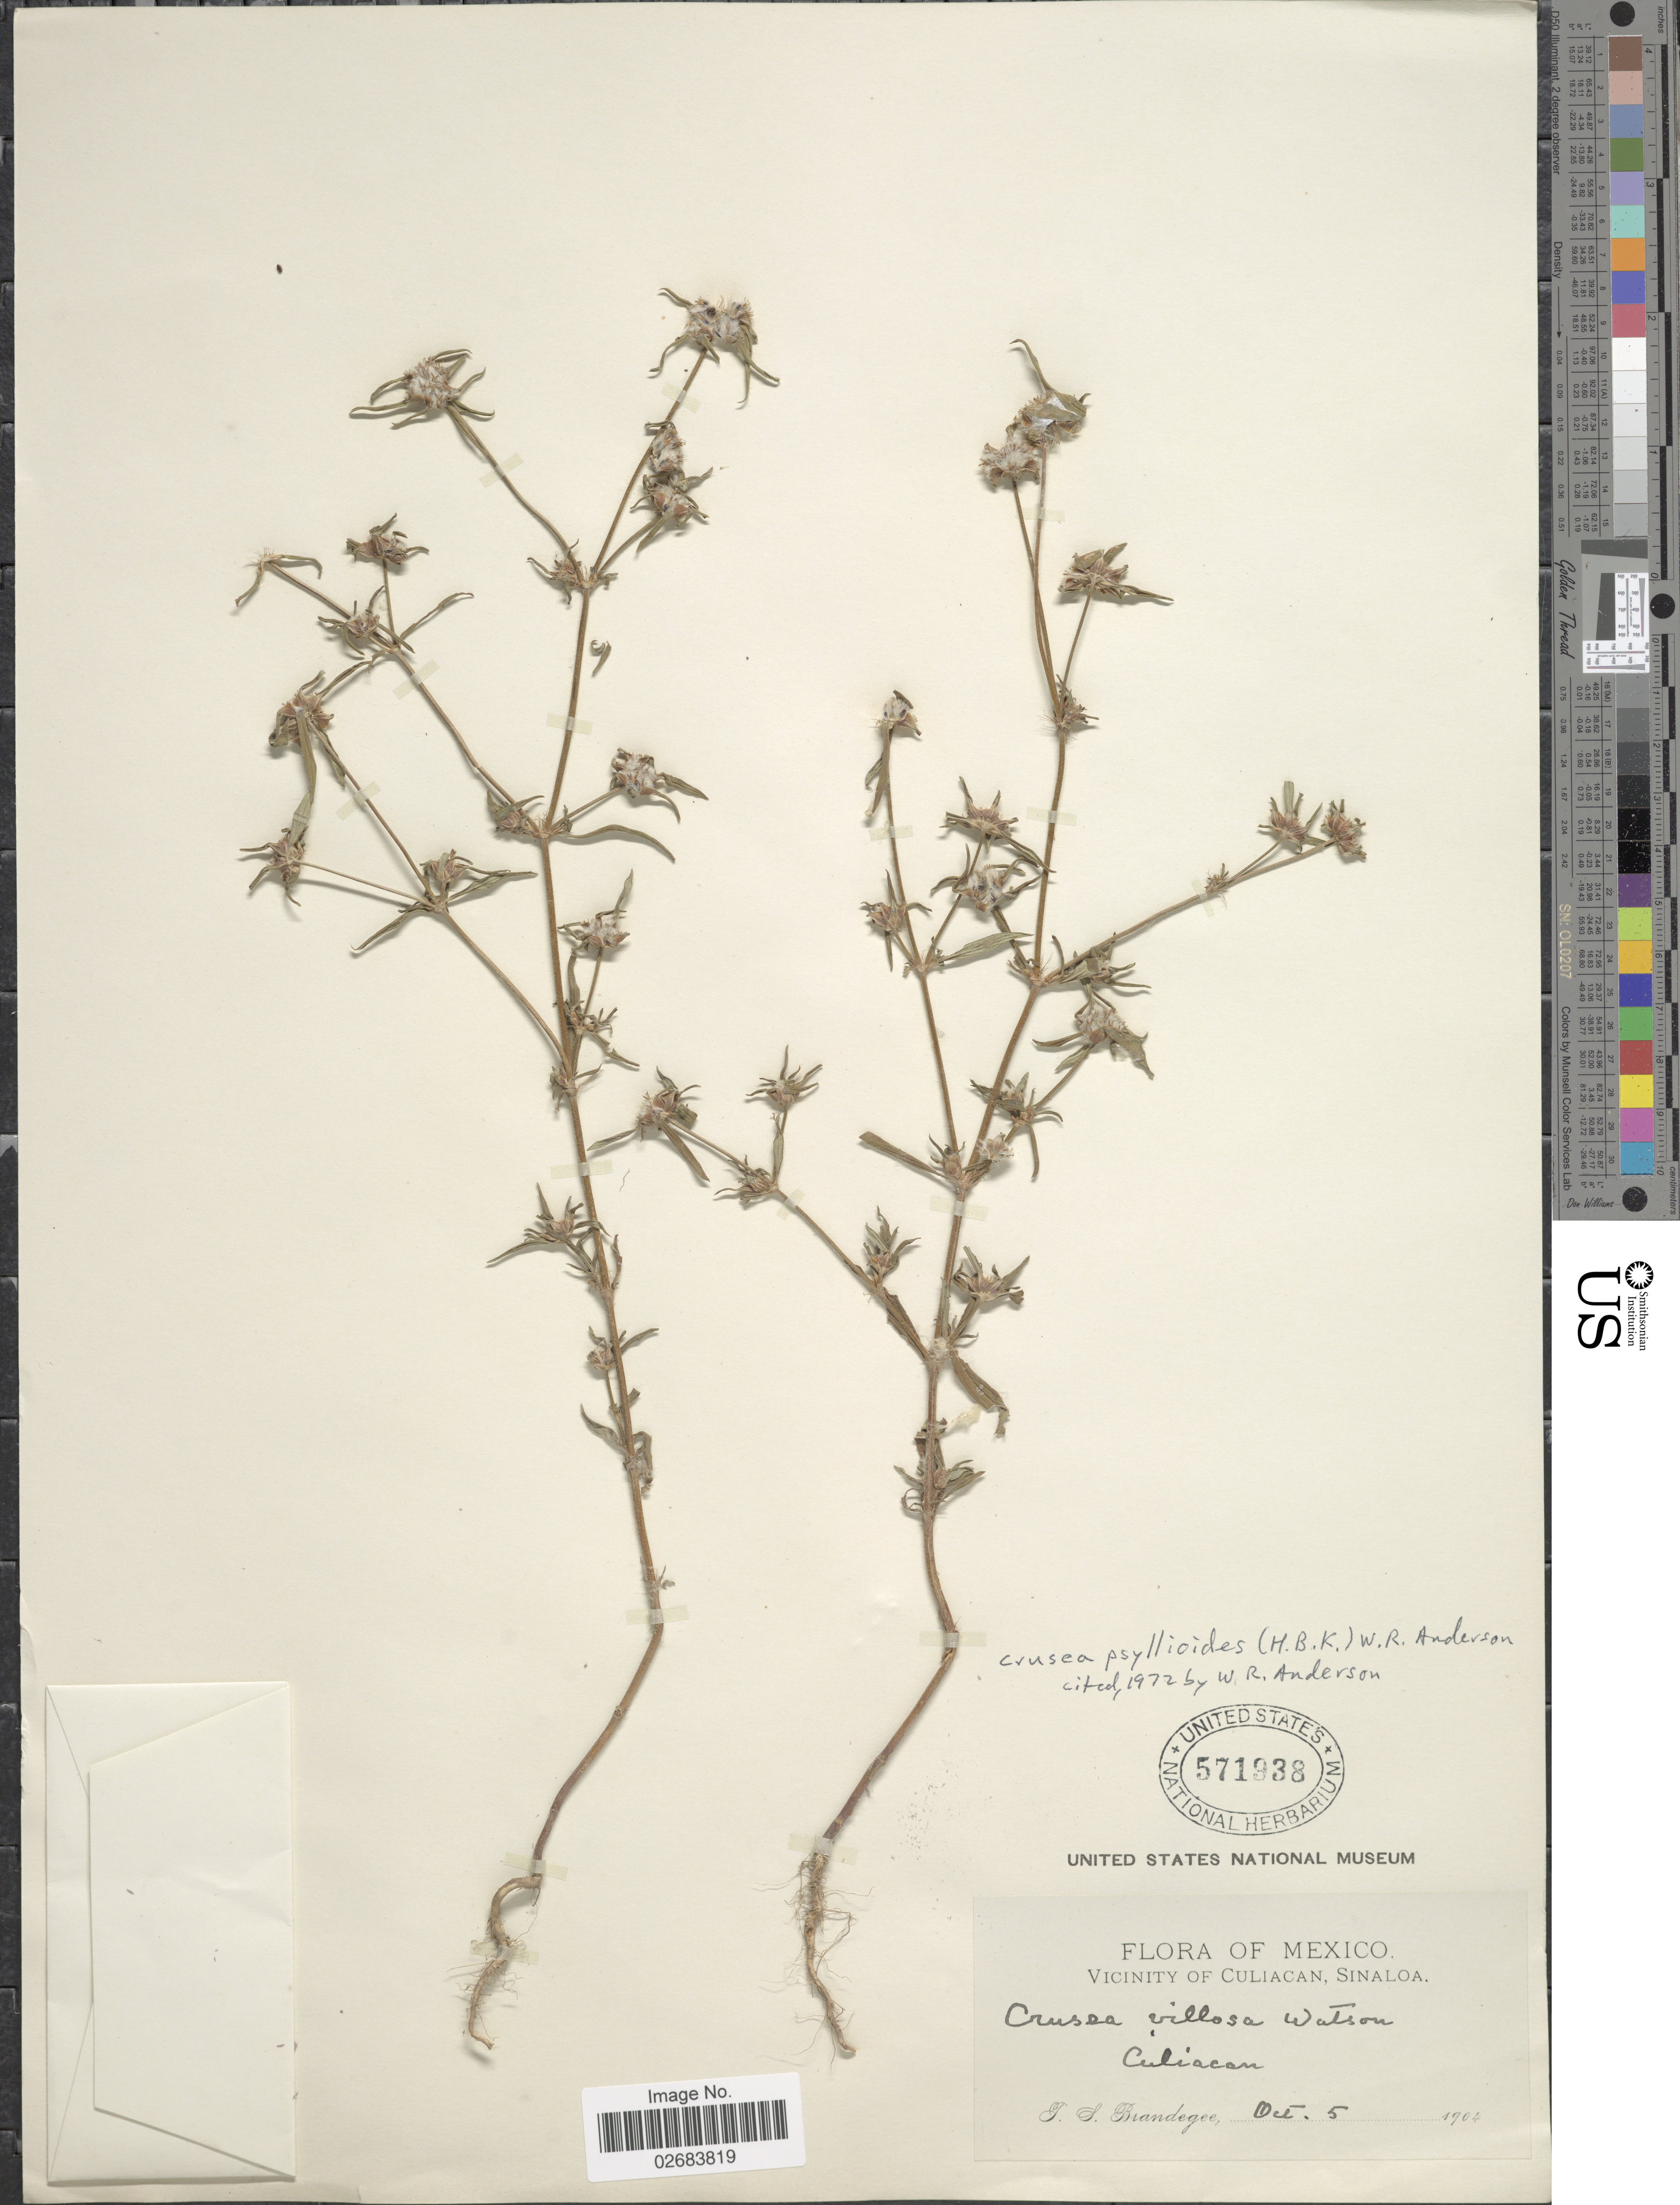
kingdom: Plantae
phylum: Tracheophyta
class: Magnoliopsida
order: Gentianales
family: Rubiaceae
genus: Crusea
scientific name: Crusea psyllioides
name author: (Kunth) W.R. Anderson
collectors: T. S. Brandegee (herbarium)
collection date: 1904-10-05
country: Mexico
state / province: Sinaloa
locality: Vicinity of Culiacan.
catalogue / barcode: US 571938